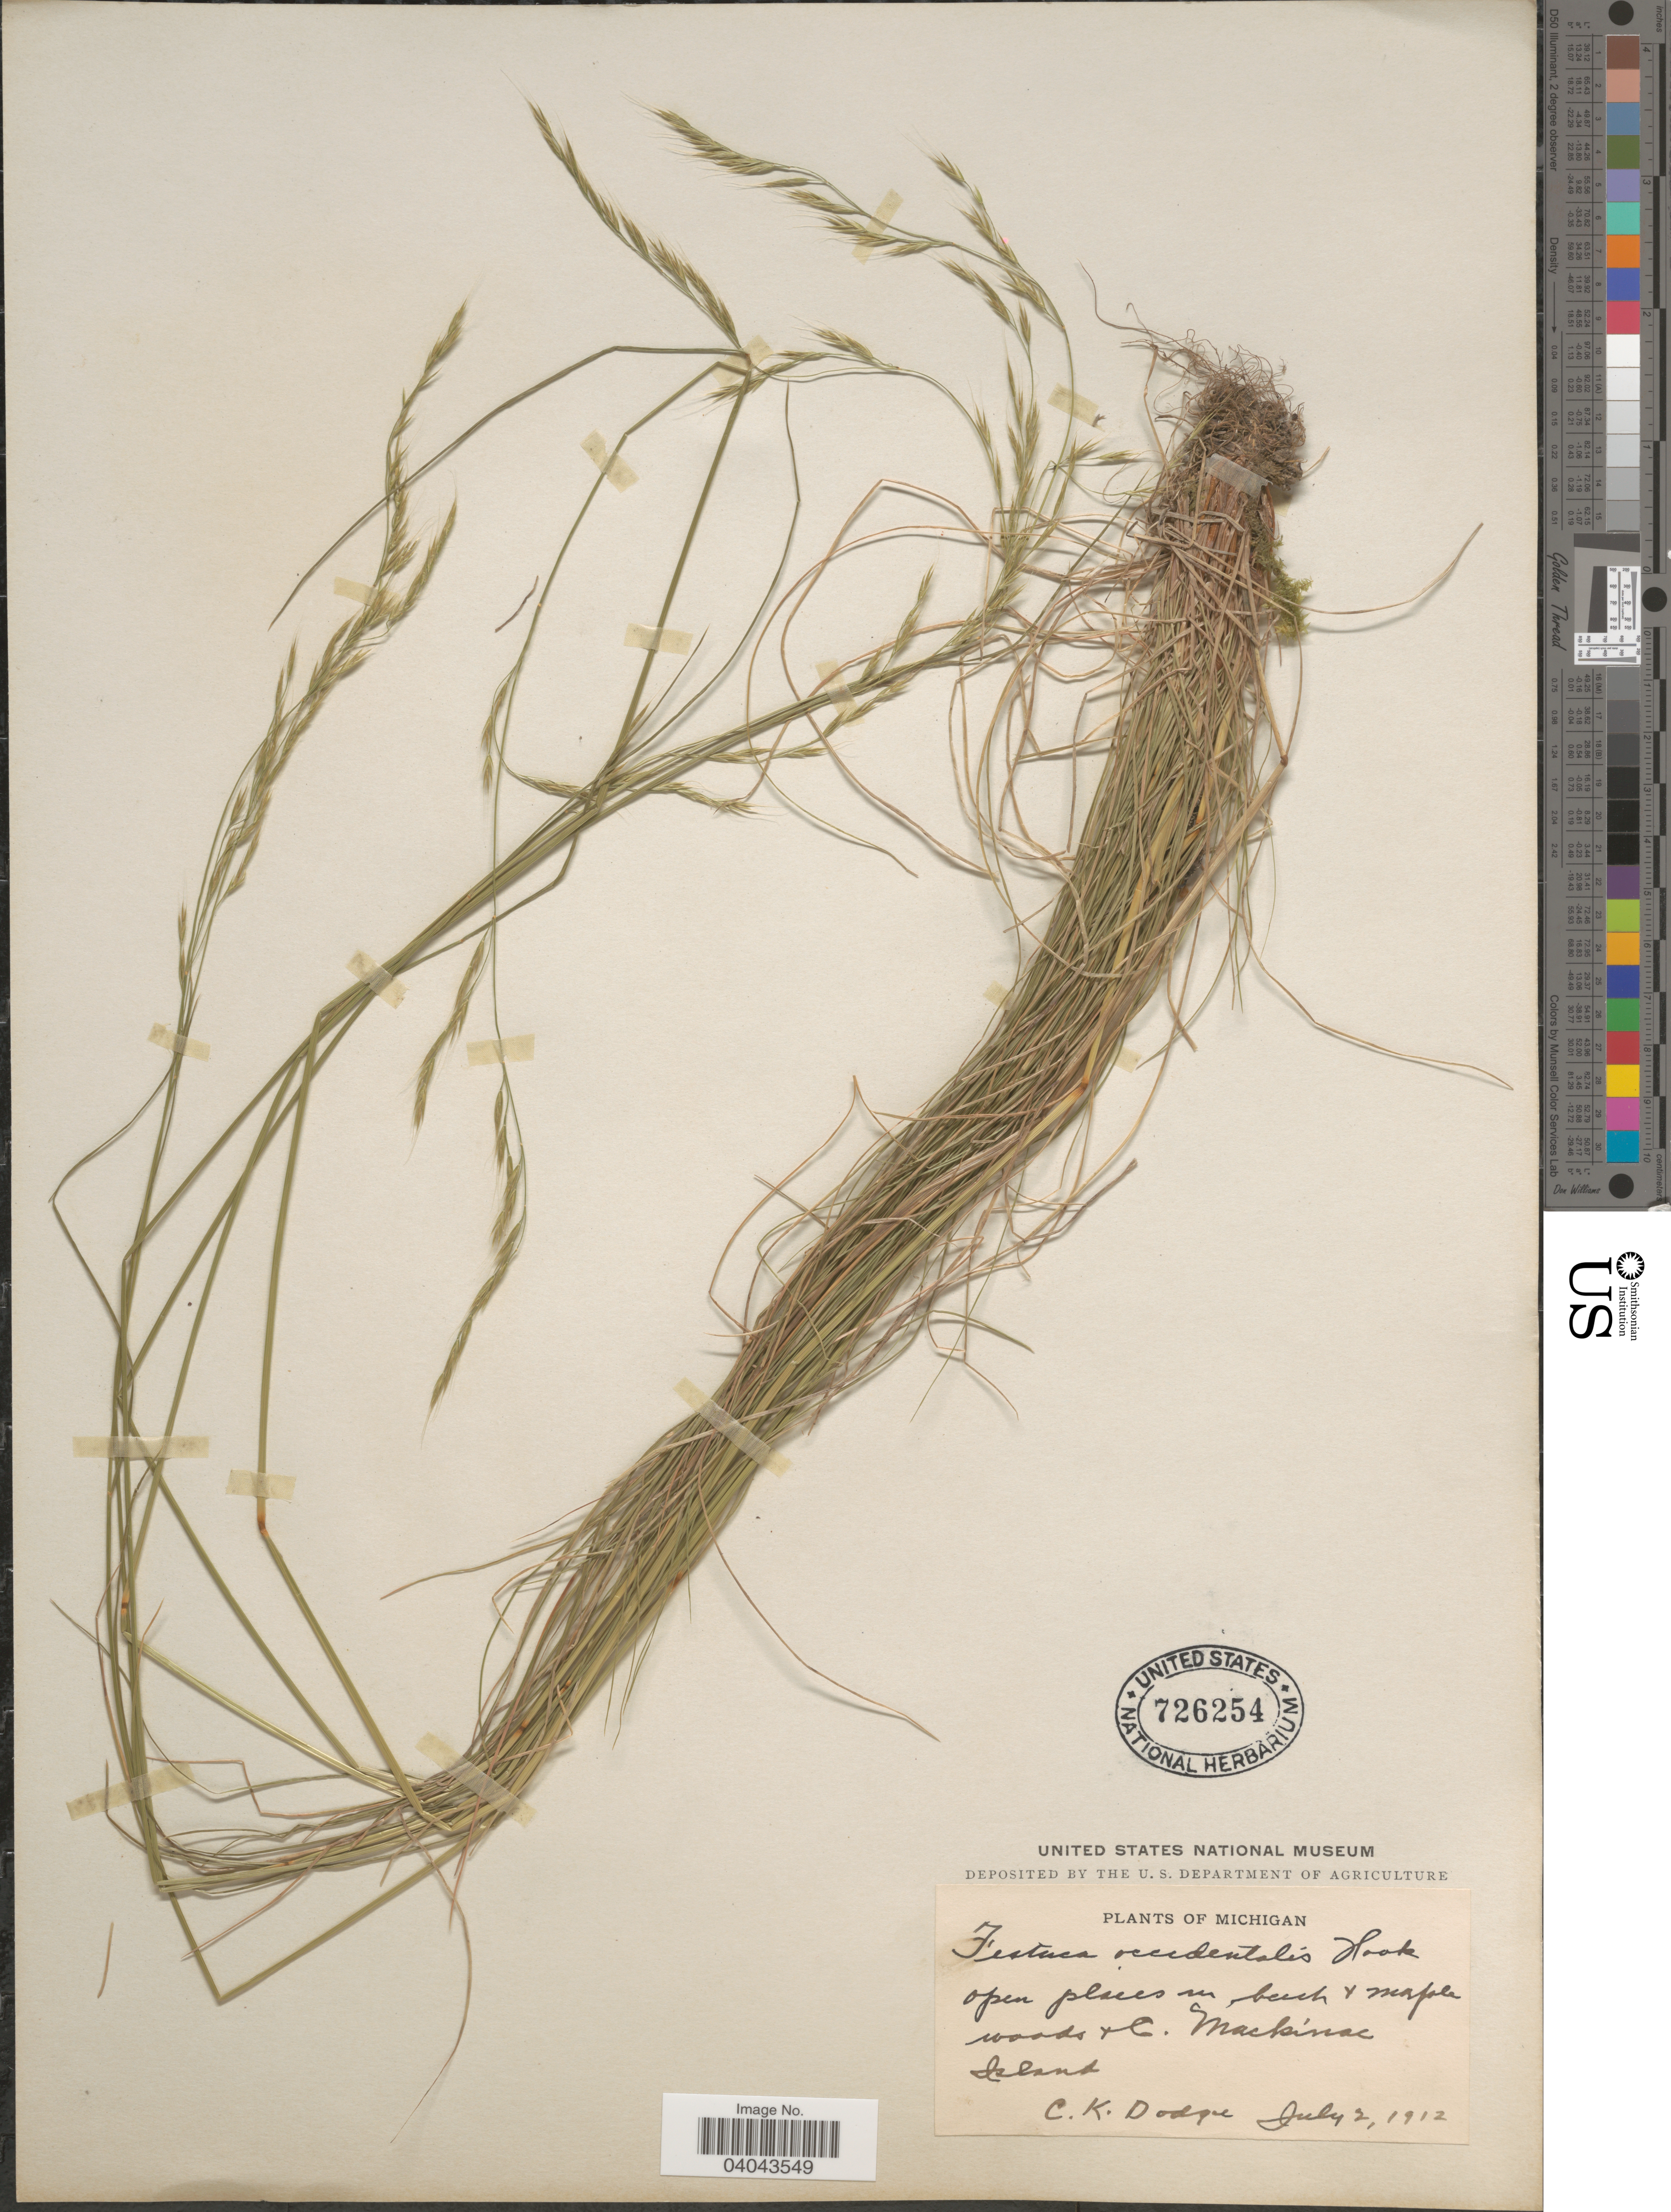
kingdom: Plantae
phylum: Tracheophyta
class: Liliopsida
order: Poales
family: Poaceae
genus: Festuca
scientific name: Festuca occidentalis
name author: Hook.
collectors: C. Dodge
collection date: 1912-07-02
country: United States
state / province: Michigan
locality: Co. Mackinac Island.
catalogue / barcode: US 726254